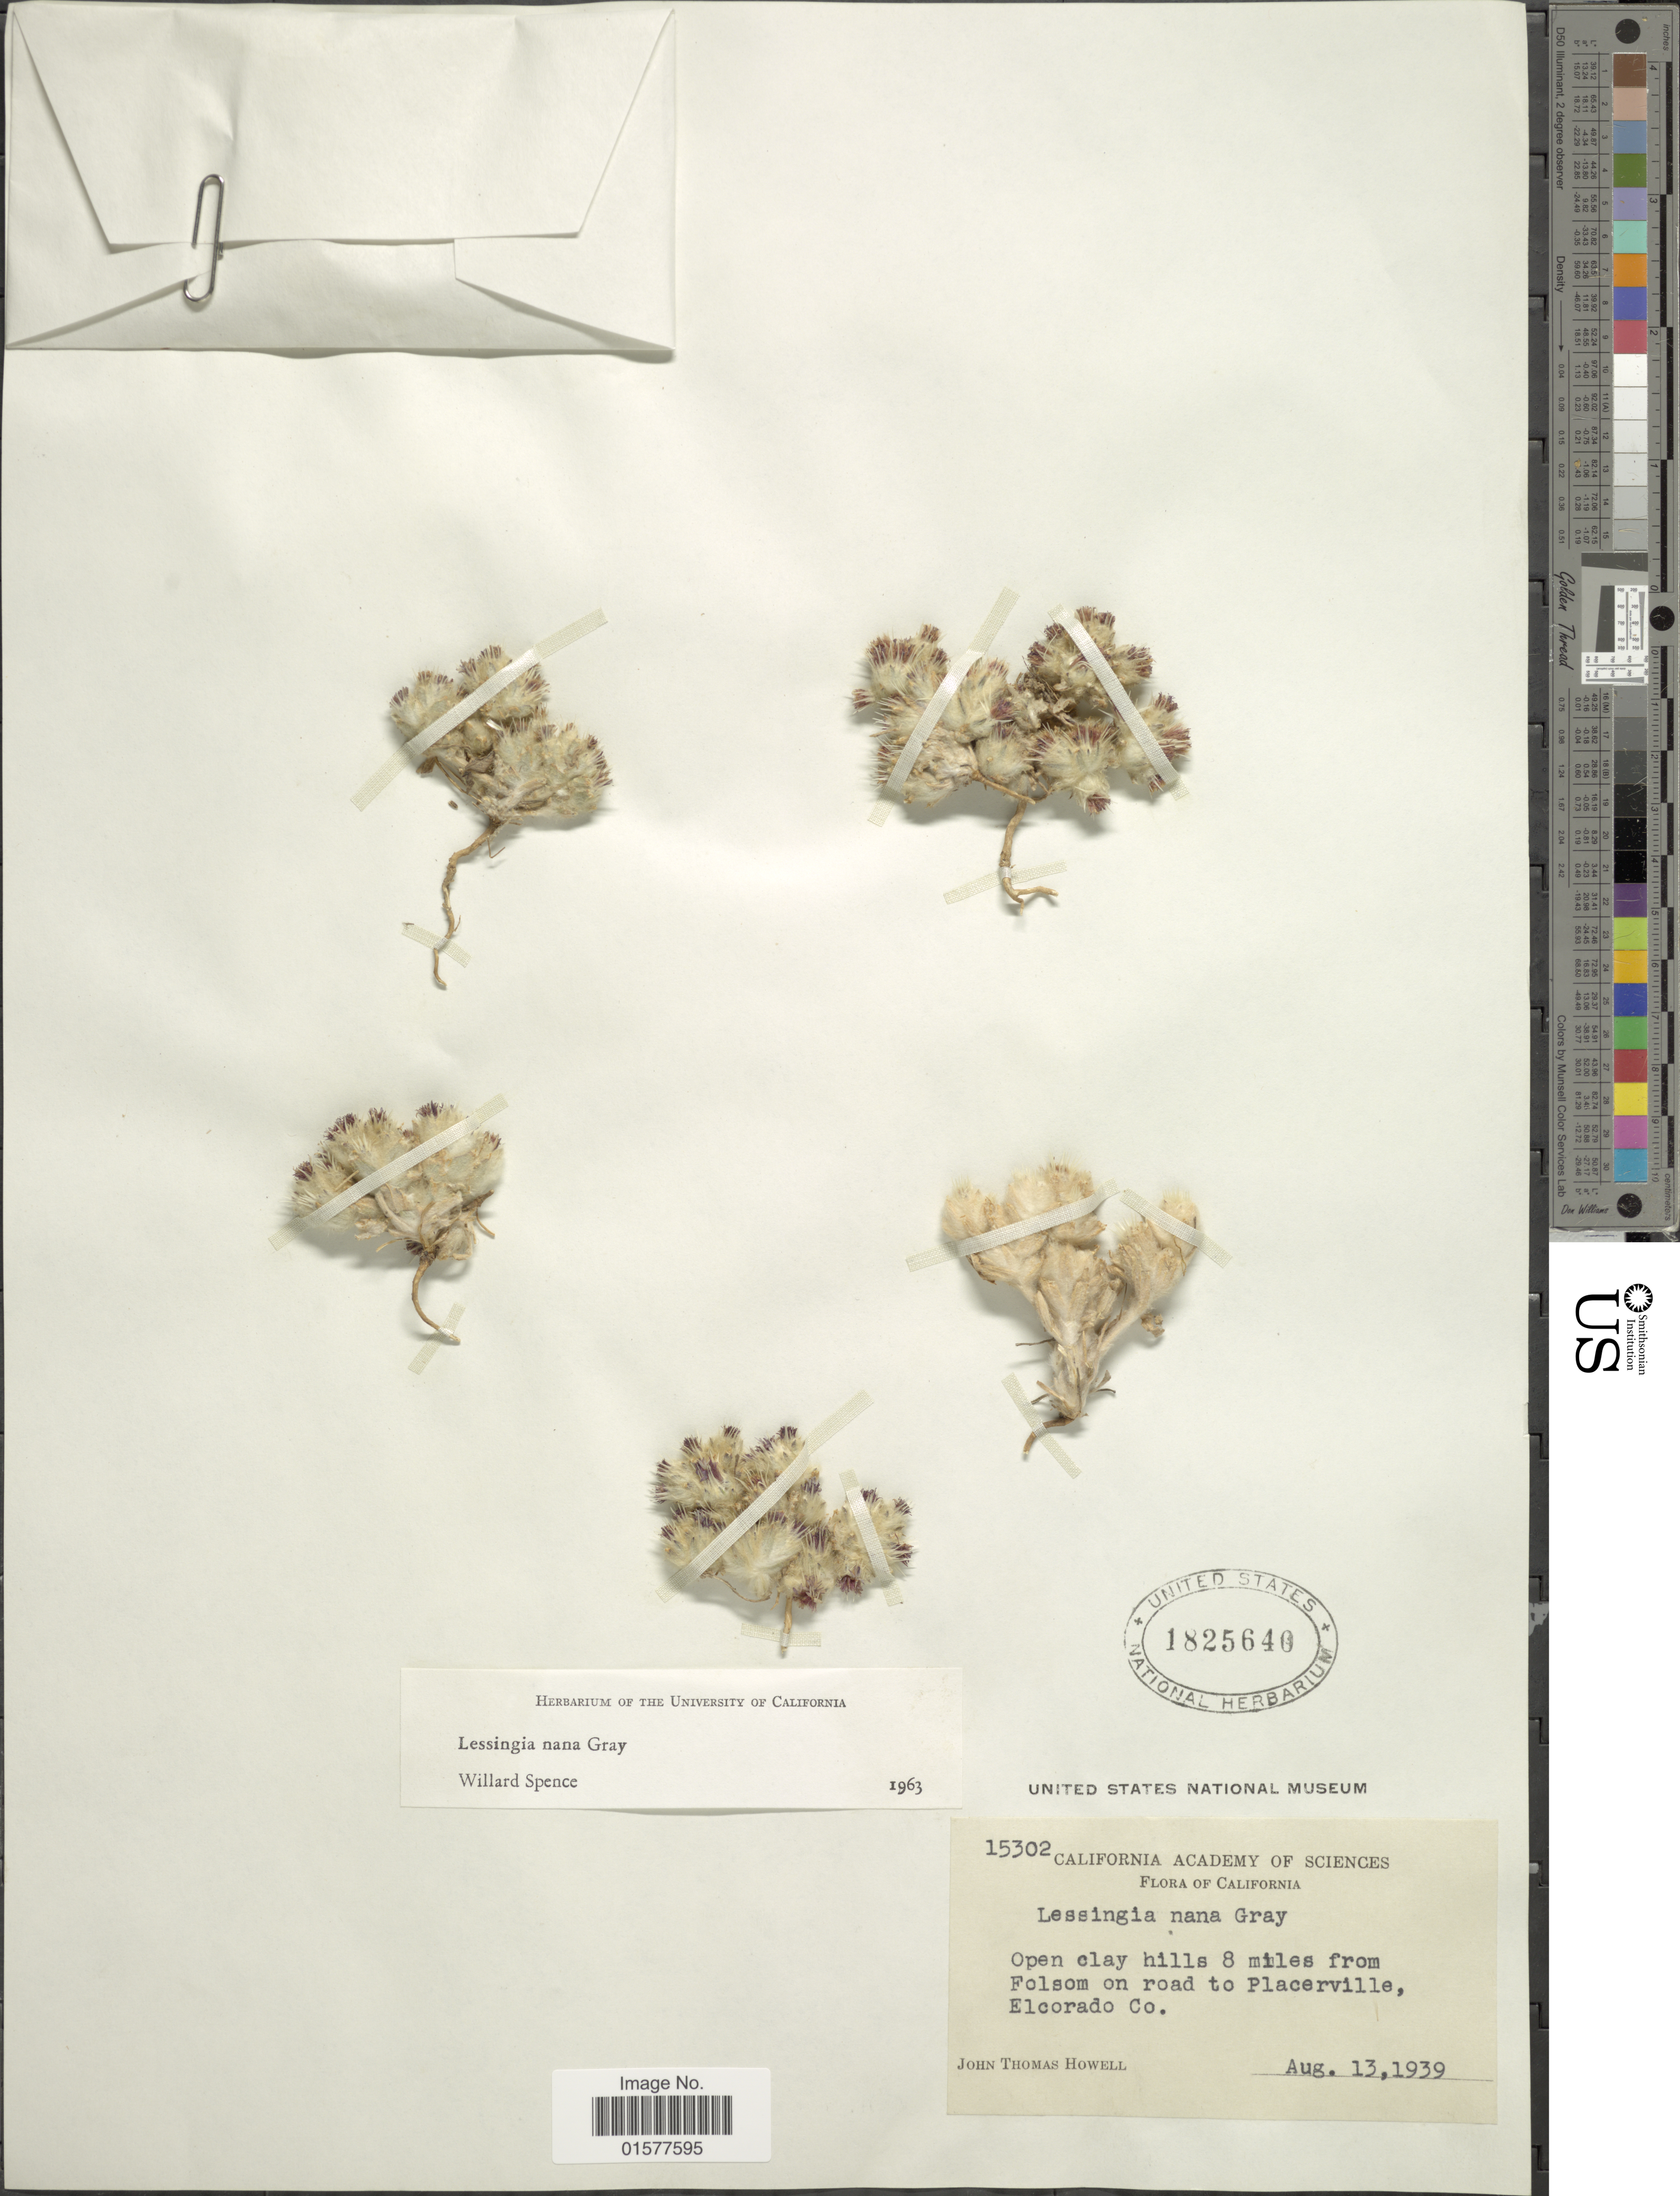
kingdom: Plantae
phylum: Tracheophyta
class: Magnoliopsida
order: Asterales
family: Asteraceae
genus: Lessingia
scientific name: Lessingia nana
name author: A. Gray in Benth.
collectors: J. T. Howell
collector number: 15302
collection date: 1939-08-13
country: United States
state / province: California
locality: Open clay hills 8 miles from Folsom on road to Placerville, Elcorado Co.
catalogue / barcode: US 1825640